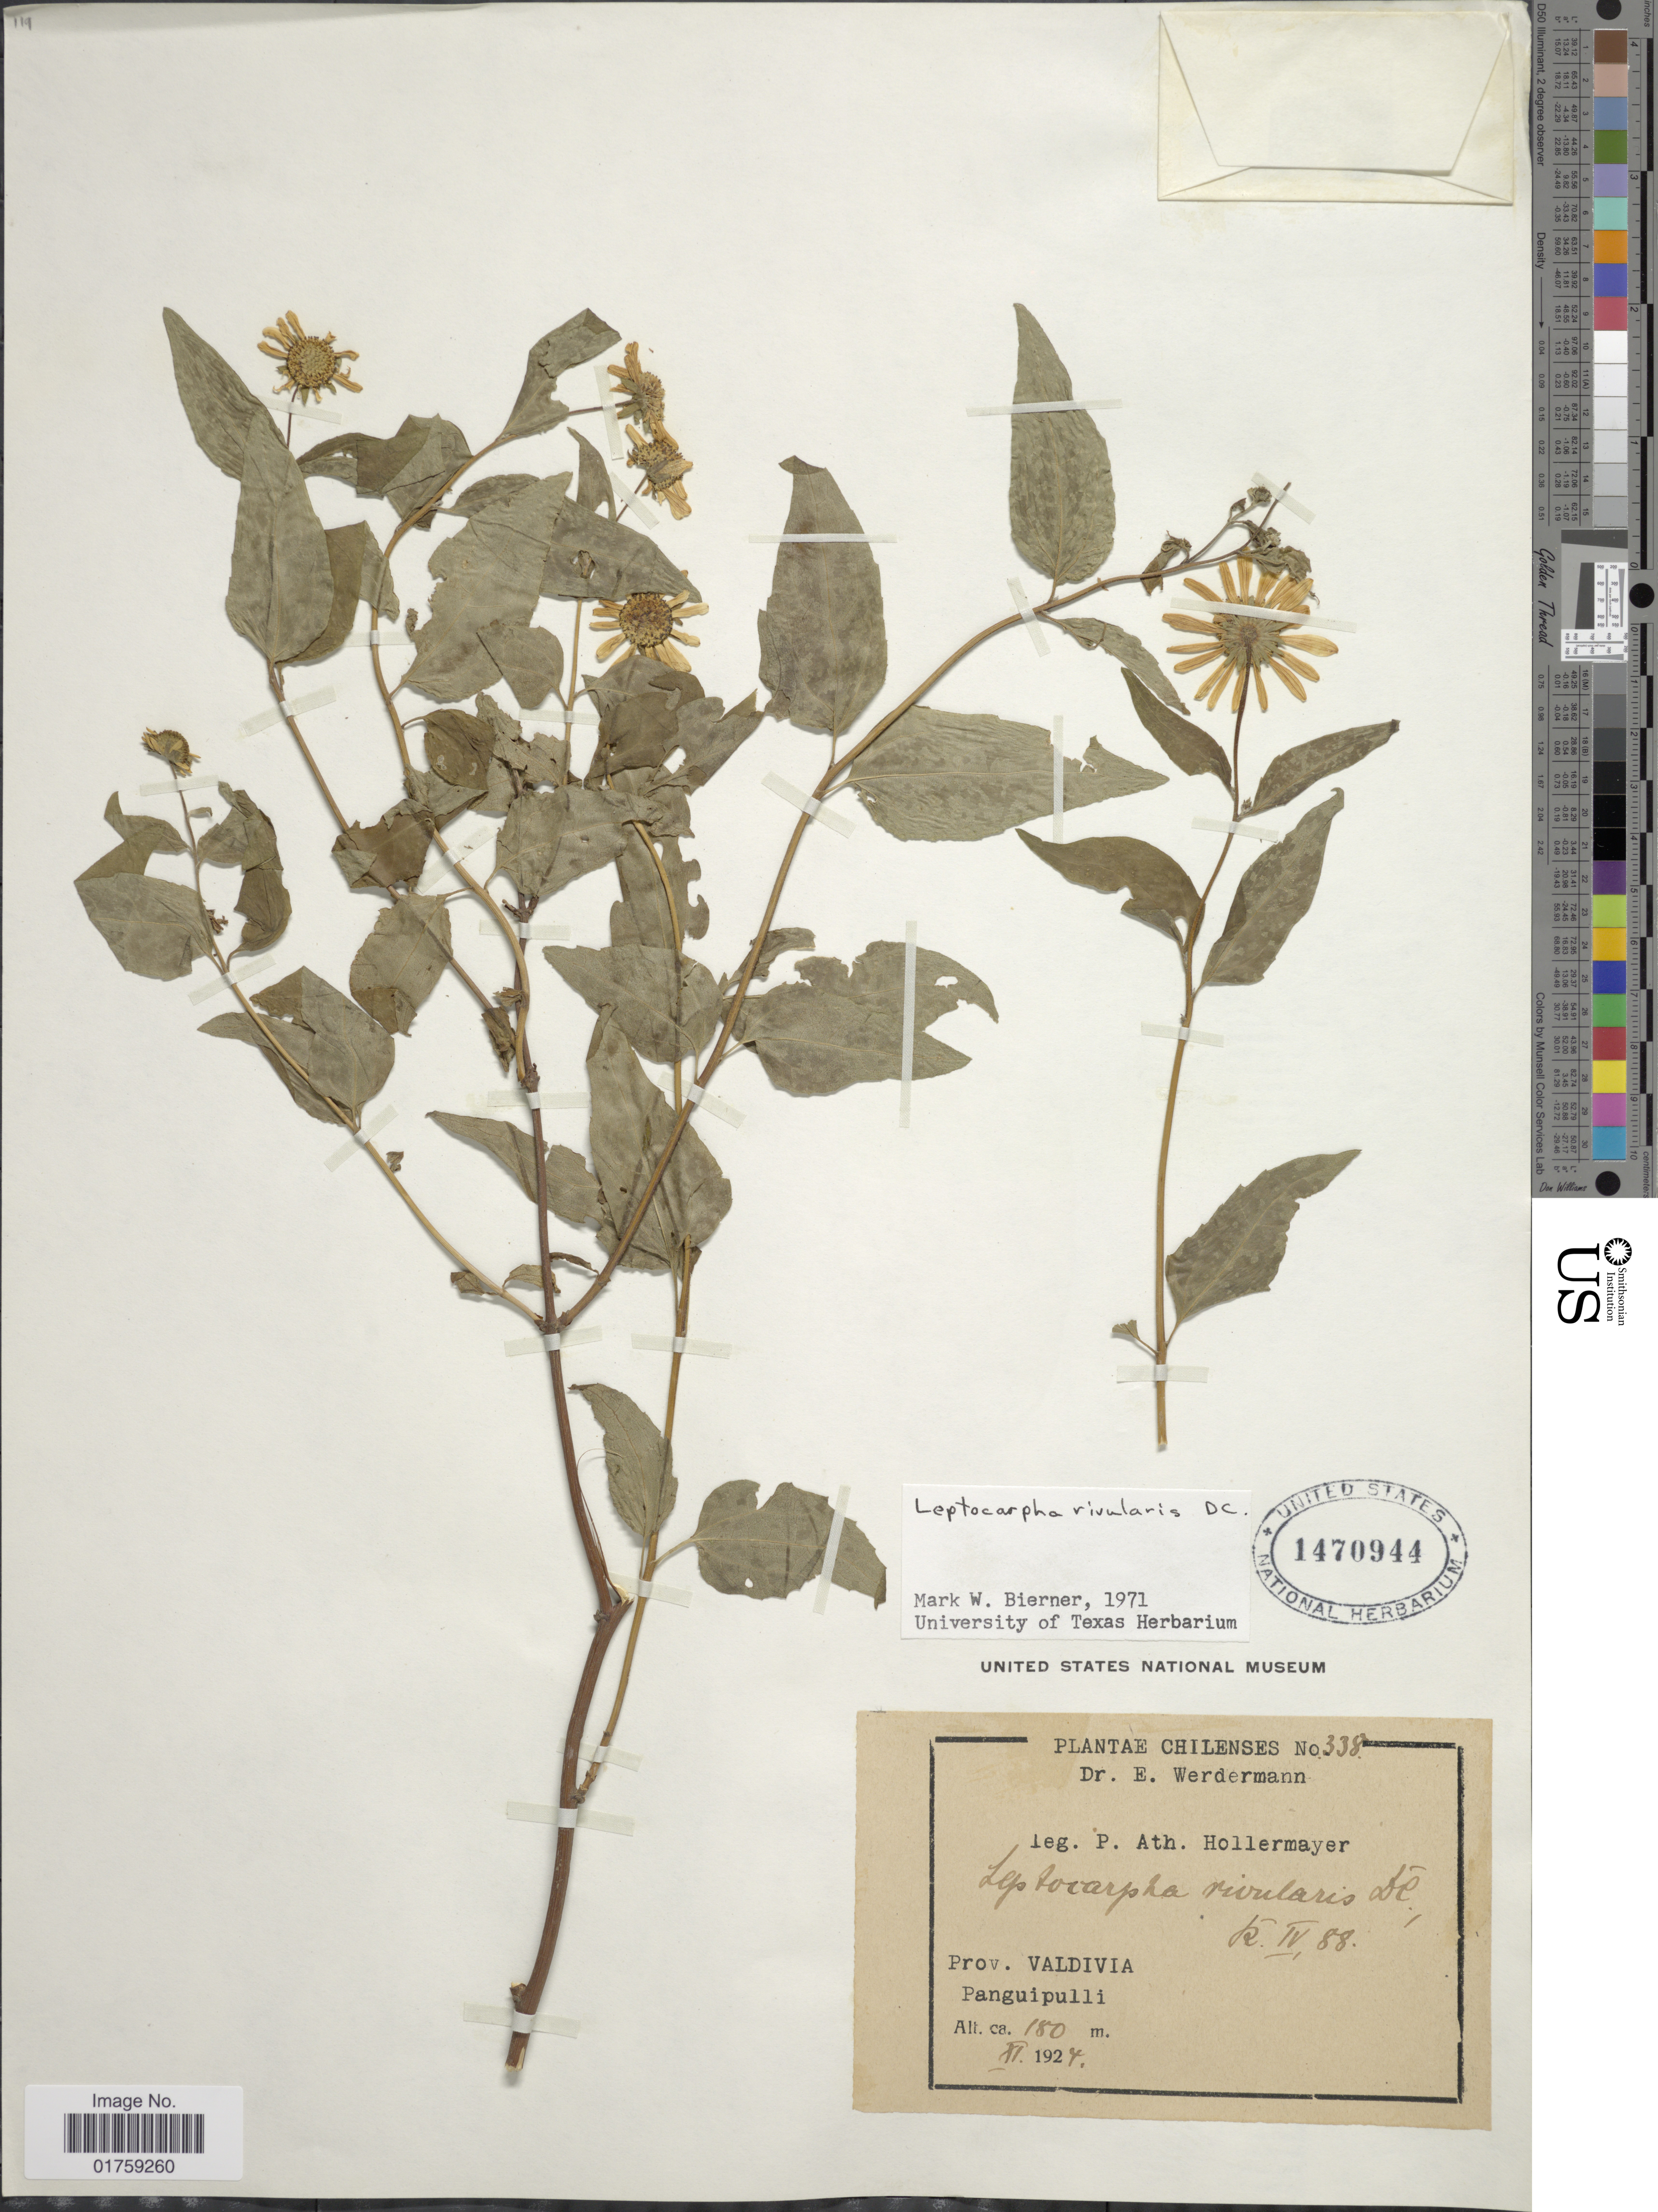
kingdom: Plantae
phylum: Tracheophyta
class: Magnoliopsida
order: Asterales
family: Asteraceae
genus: Leptocarpha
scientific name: Leptocarpha rivularis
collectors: E. Werdermann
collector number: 338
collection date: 1924-11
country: Chile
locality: Prov. Valdivia. Panguipulli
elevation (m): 180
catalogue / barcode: US 1470944